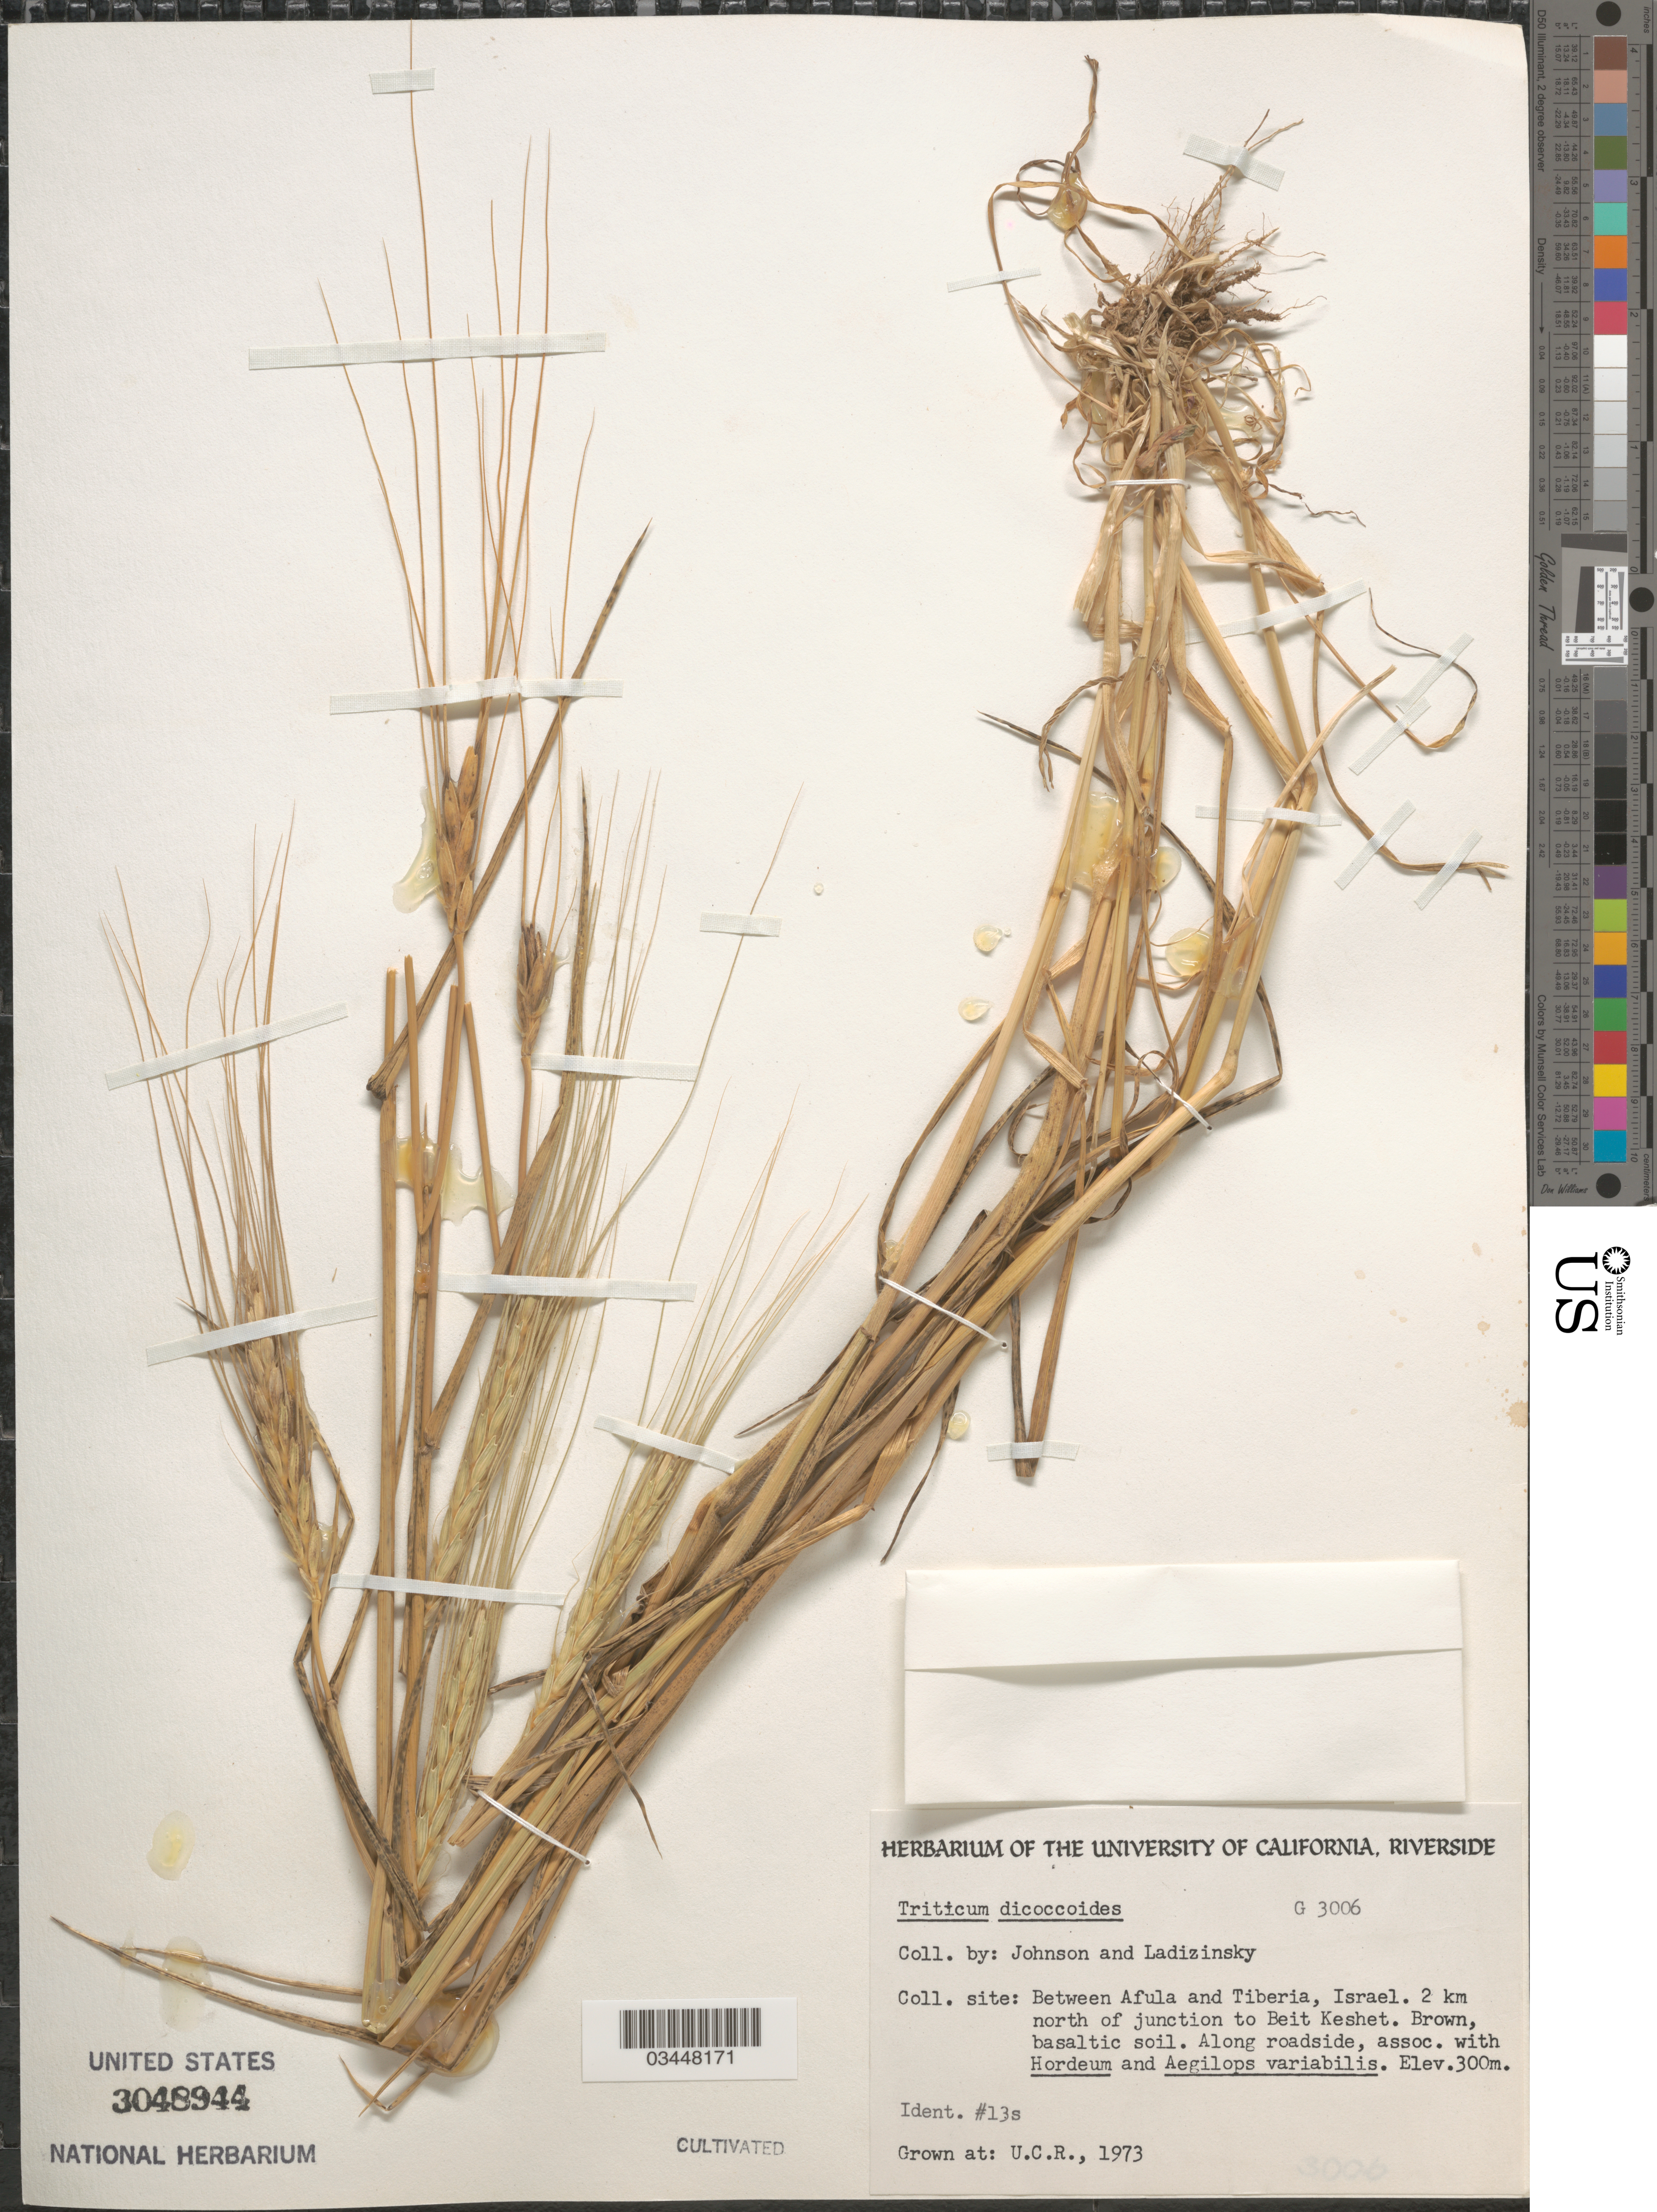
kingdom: Plantae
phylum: Tracheophyta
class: Liliopsida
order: Poales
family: Poaceae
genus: Triticum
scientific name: Triticum dicoccoides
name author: (Körn.) Körn. ex Schweinf.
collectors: ex herb. Univ. of California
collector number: G3006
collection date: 1973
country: United States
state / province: California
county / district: Riverside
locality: U.C.R.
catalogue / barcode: US 3048944